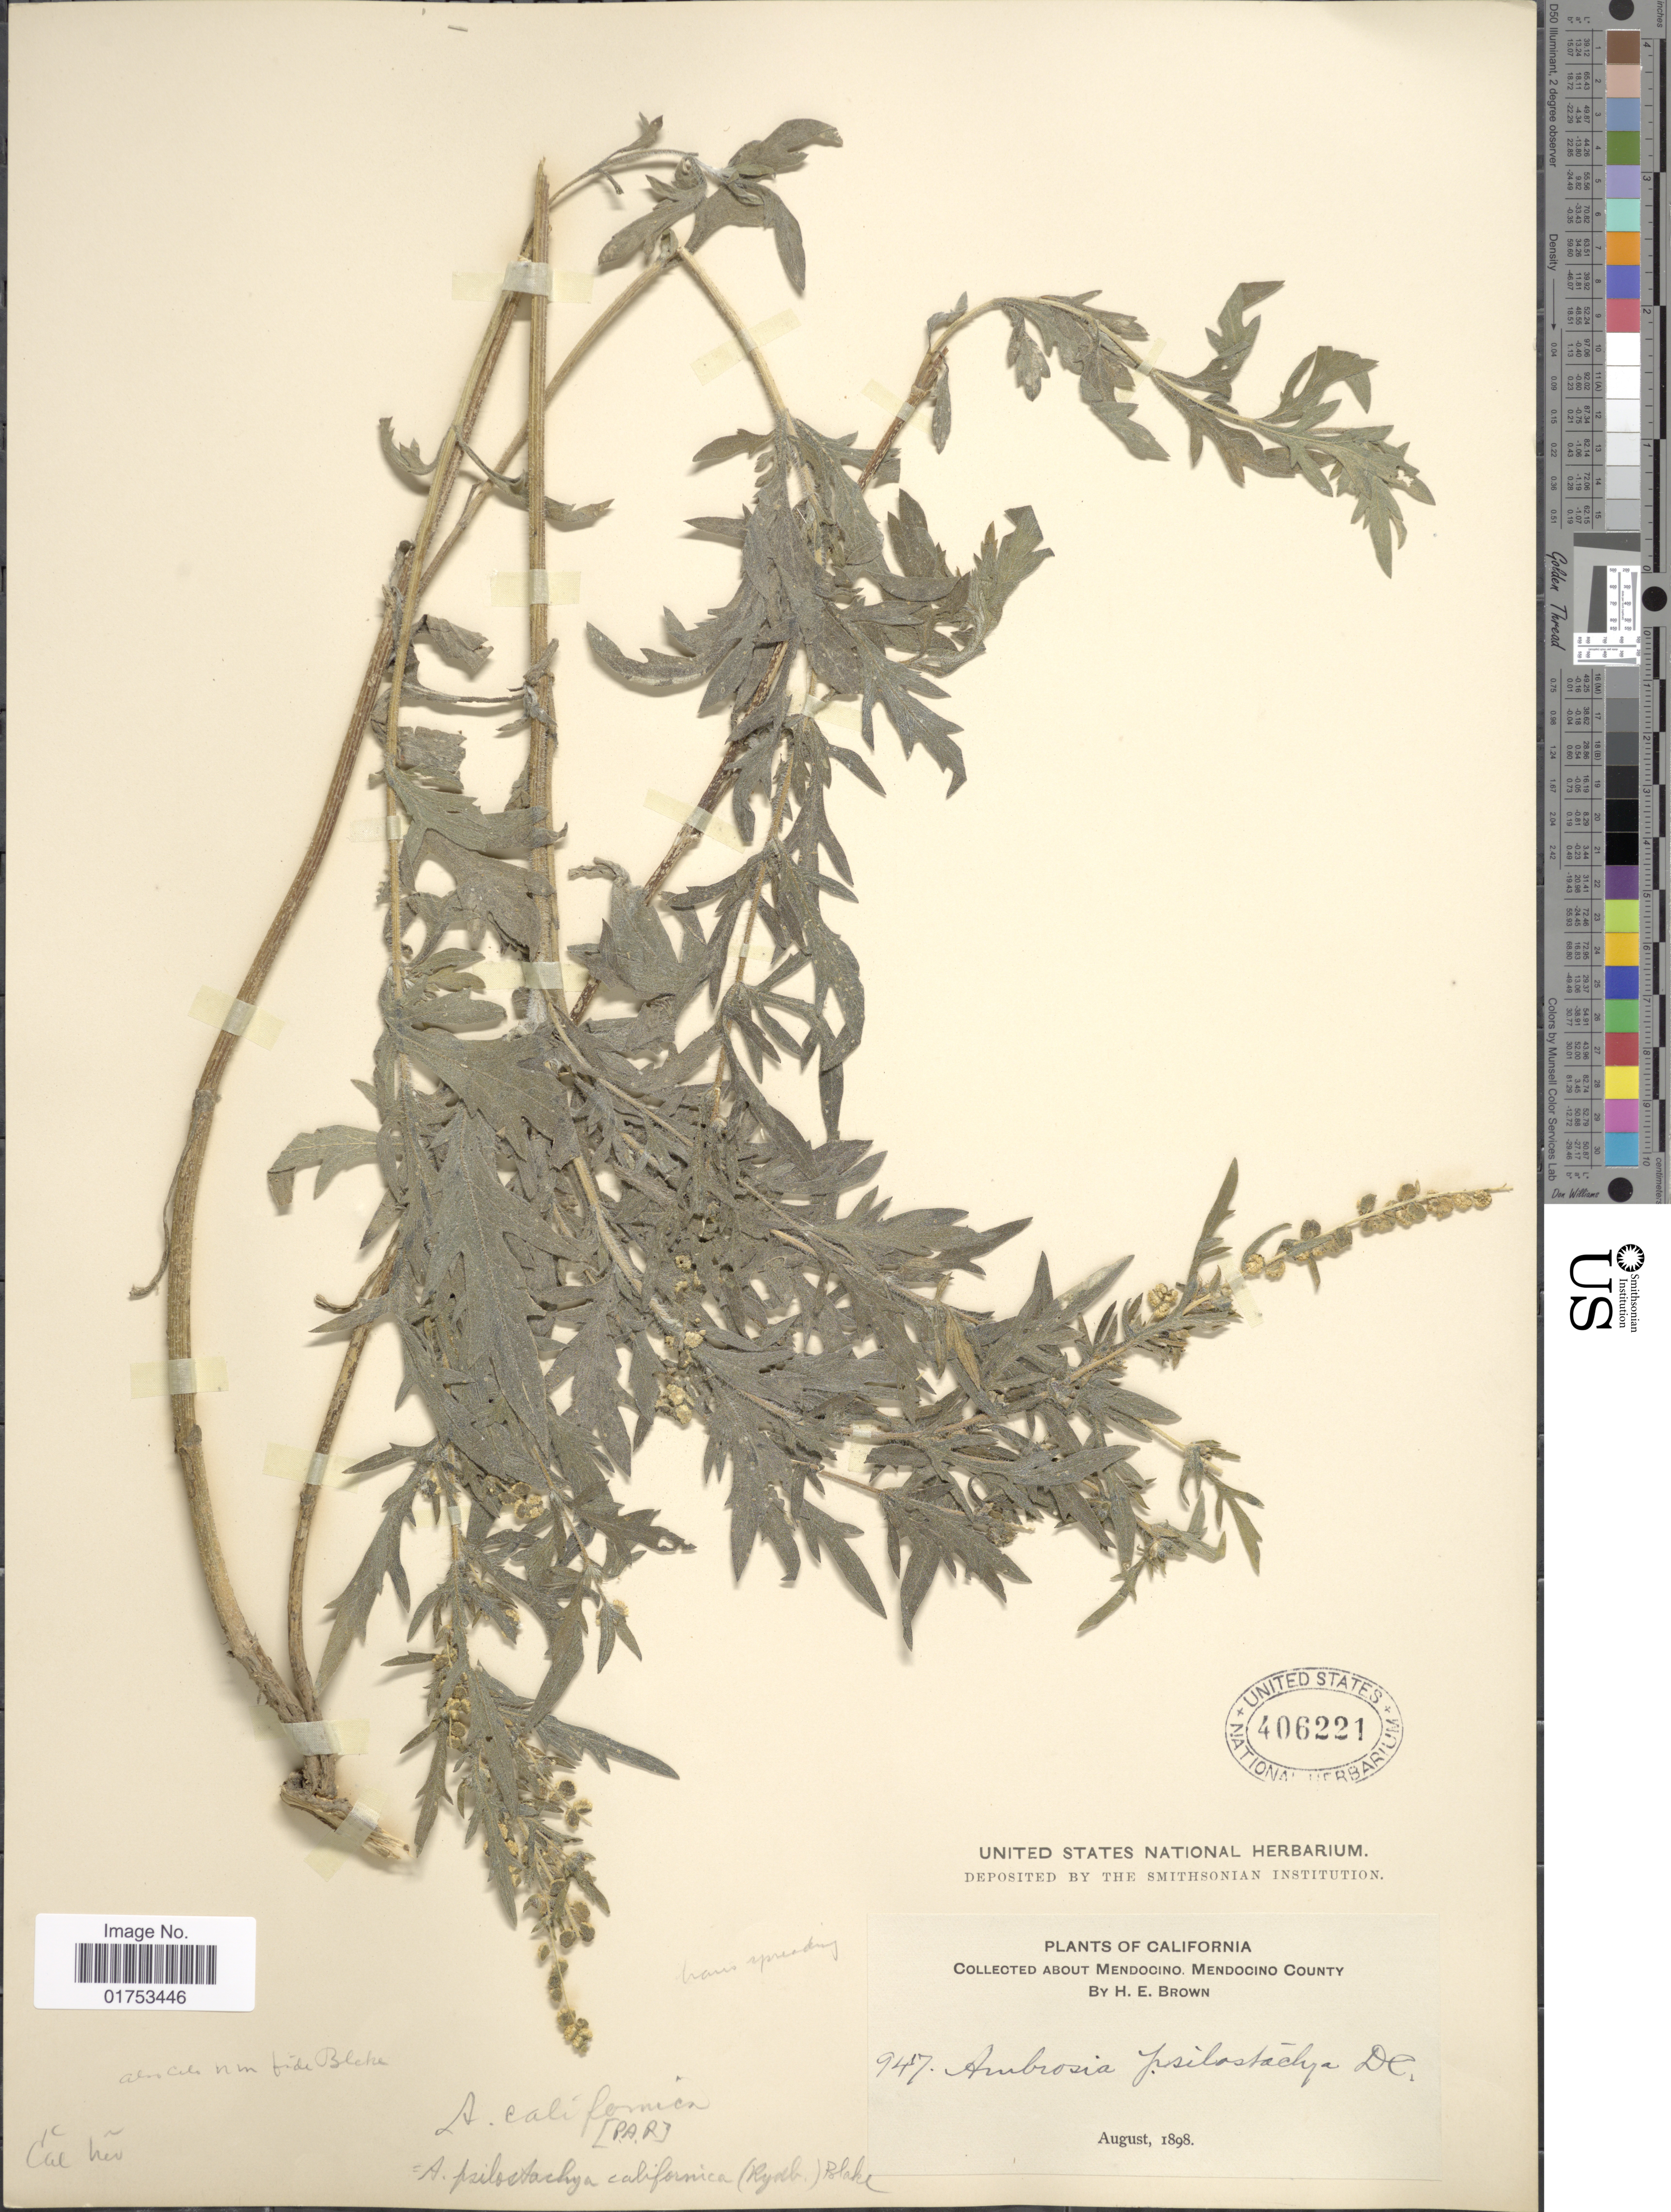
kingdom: Plantae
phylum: Tracheophyta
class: Magnoliopsida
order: Asterales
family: Asteraceae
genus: Ambrosia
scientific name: Ambrosia californica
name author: Rydb.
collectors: H. E. Brown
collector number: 947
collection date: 1898-08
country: United States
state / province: California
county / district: Mendocino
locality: Mendocino, Mendocino County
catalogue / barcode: US 406221